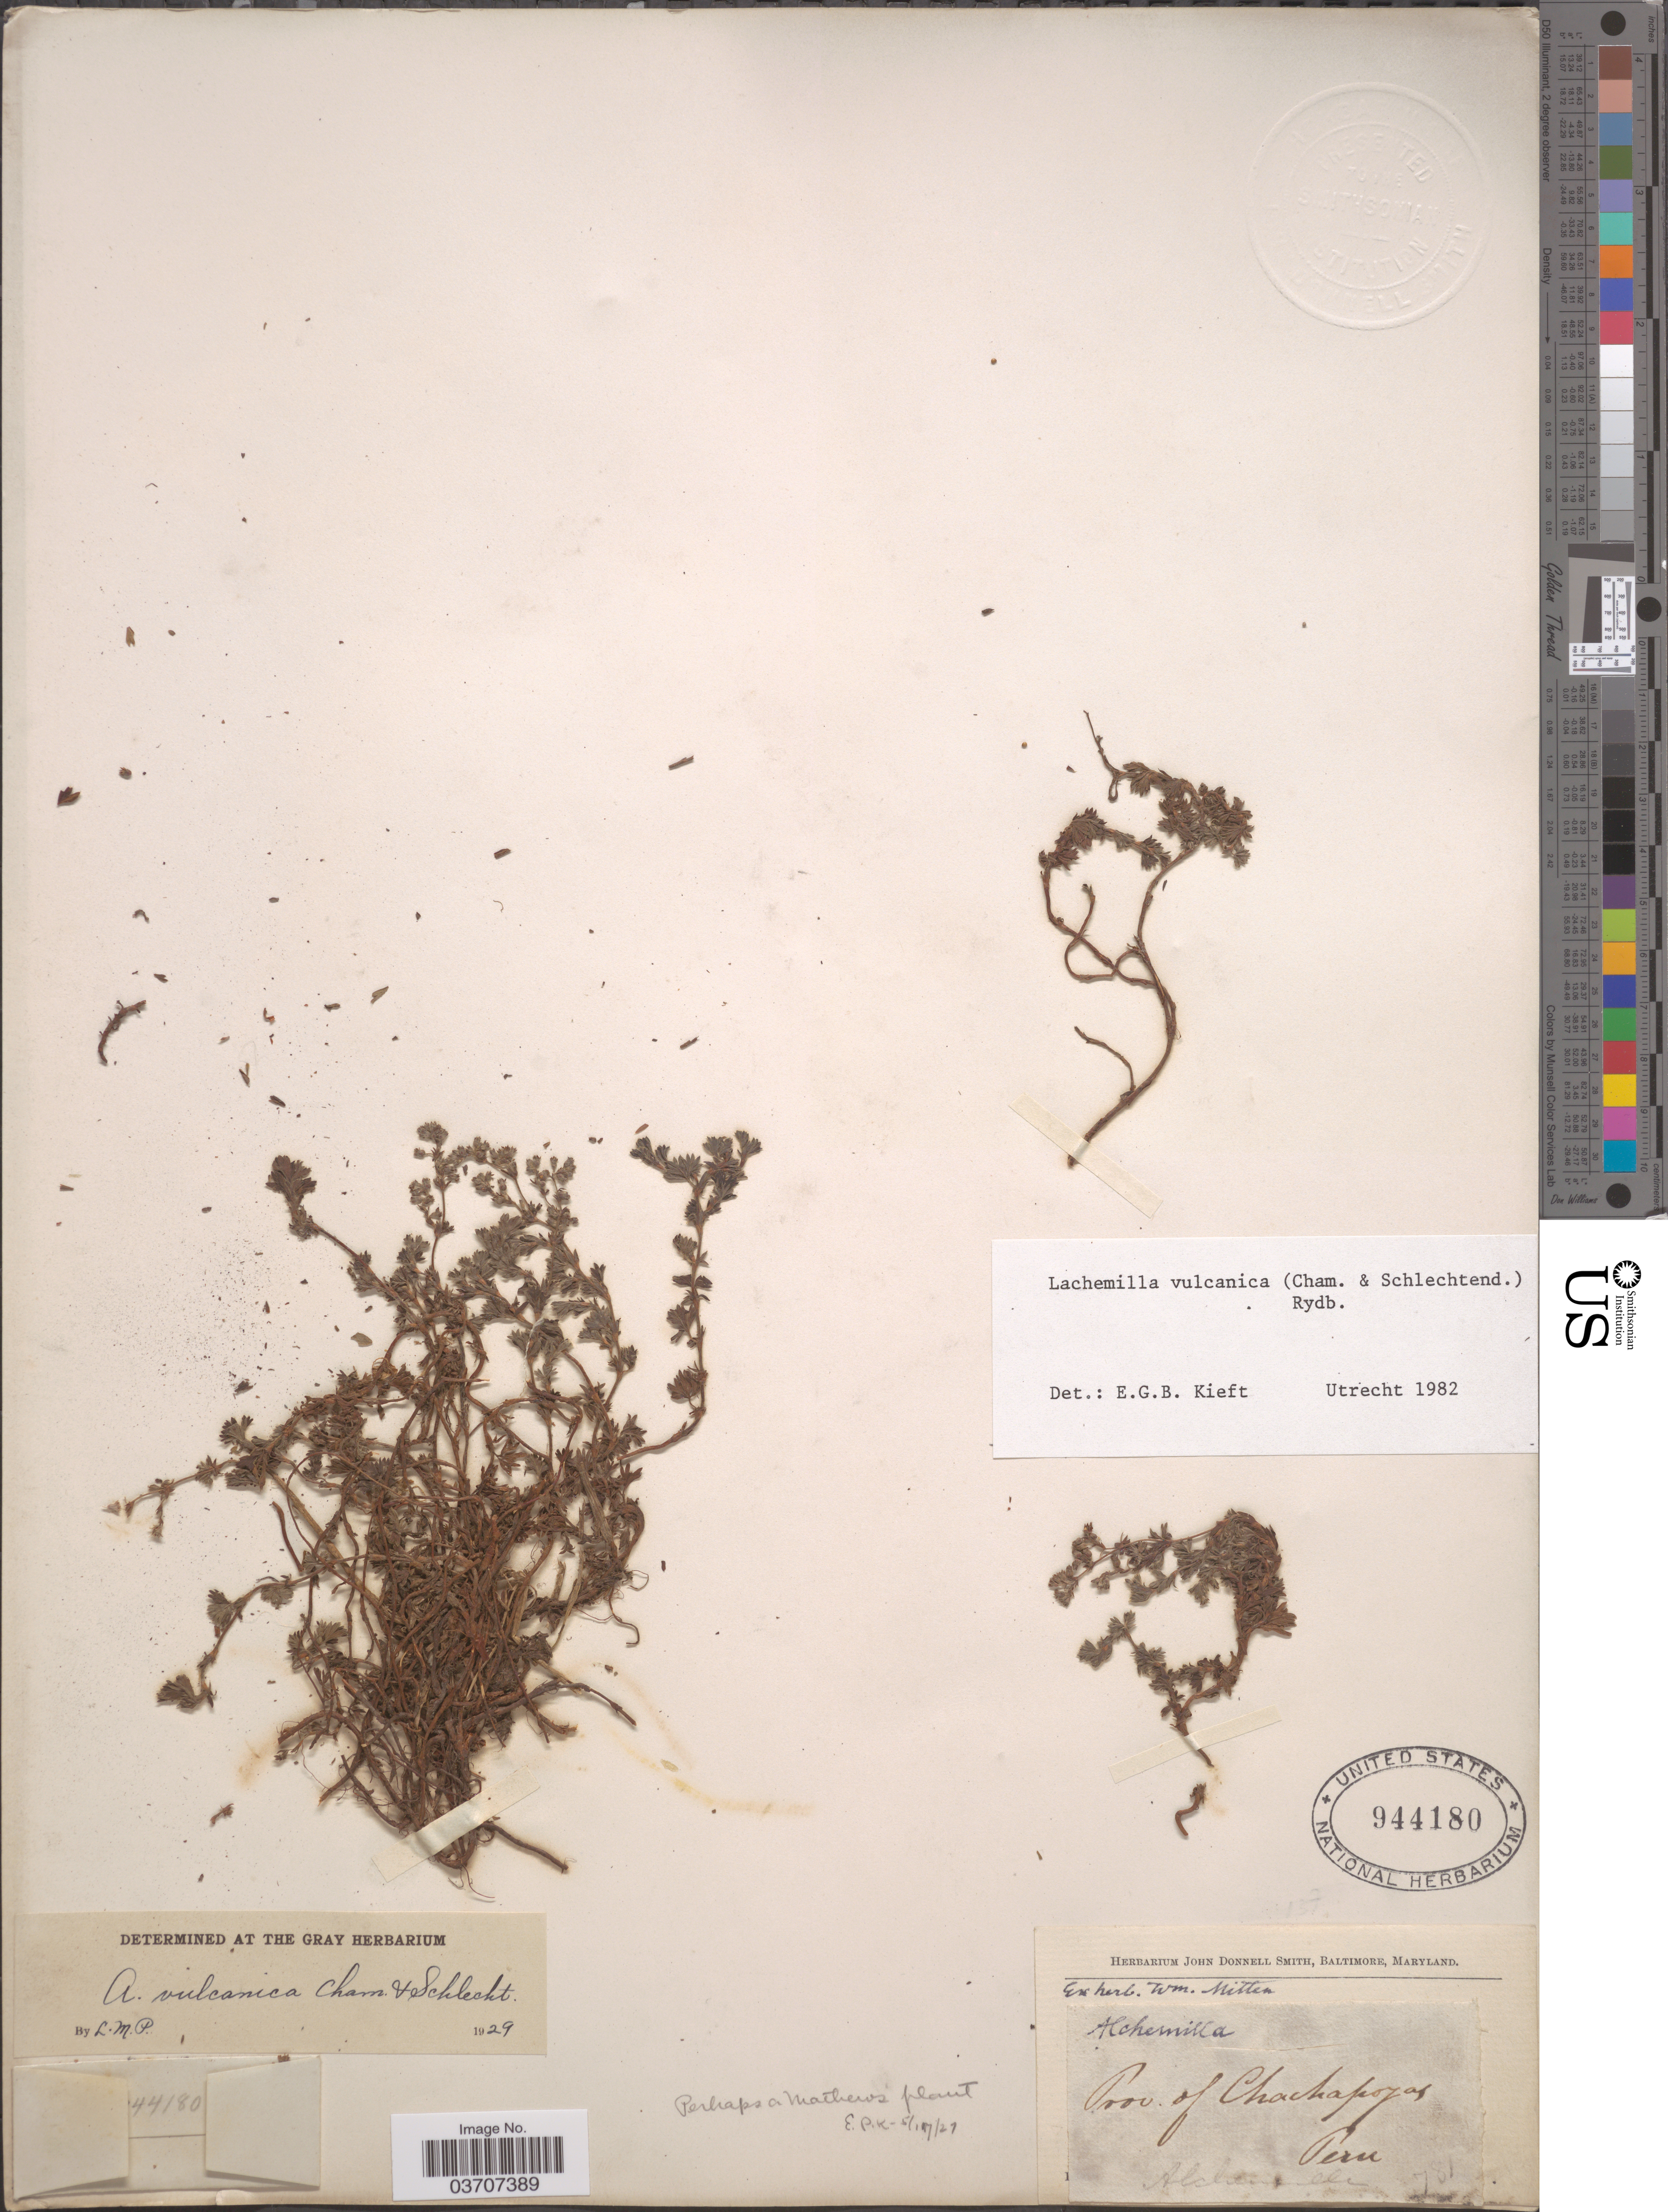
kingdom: Plantae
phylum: Tracheophyta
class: Magnoliopsida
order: Rosales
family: Rosaceae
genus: Lachemilla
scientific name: Lachemilla vulcanica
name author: (Cham. & Schltdl.) Rydb.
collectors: ex herb. W. Mitten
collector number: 781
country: Peru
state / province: Amazonas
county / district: Chachapoyas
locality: Prov. of Chachapoyas.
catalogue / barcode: US 944180